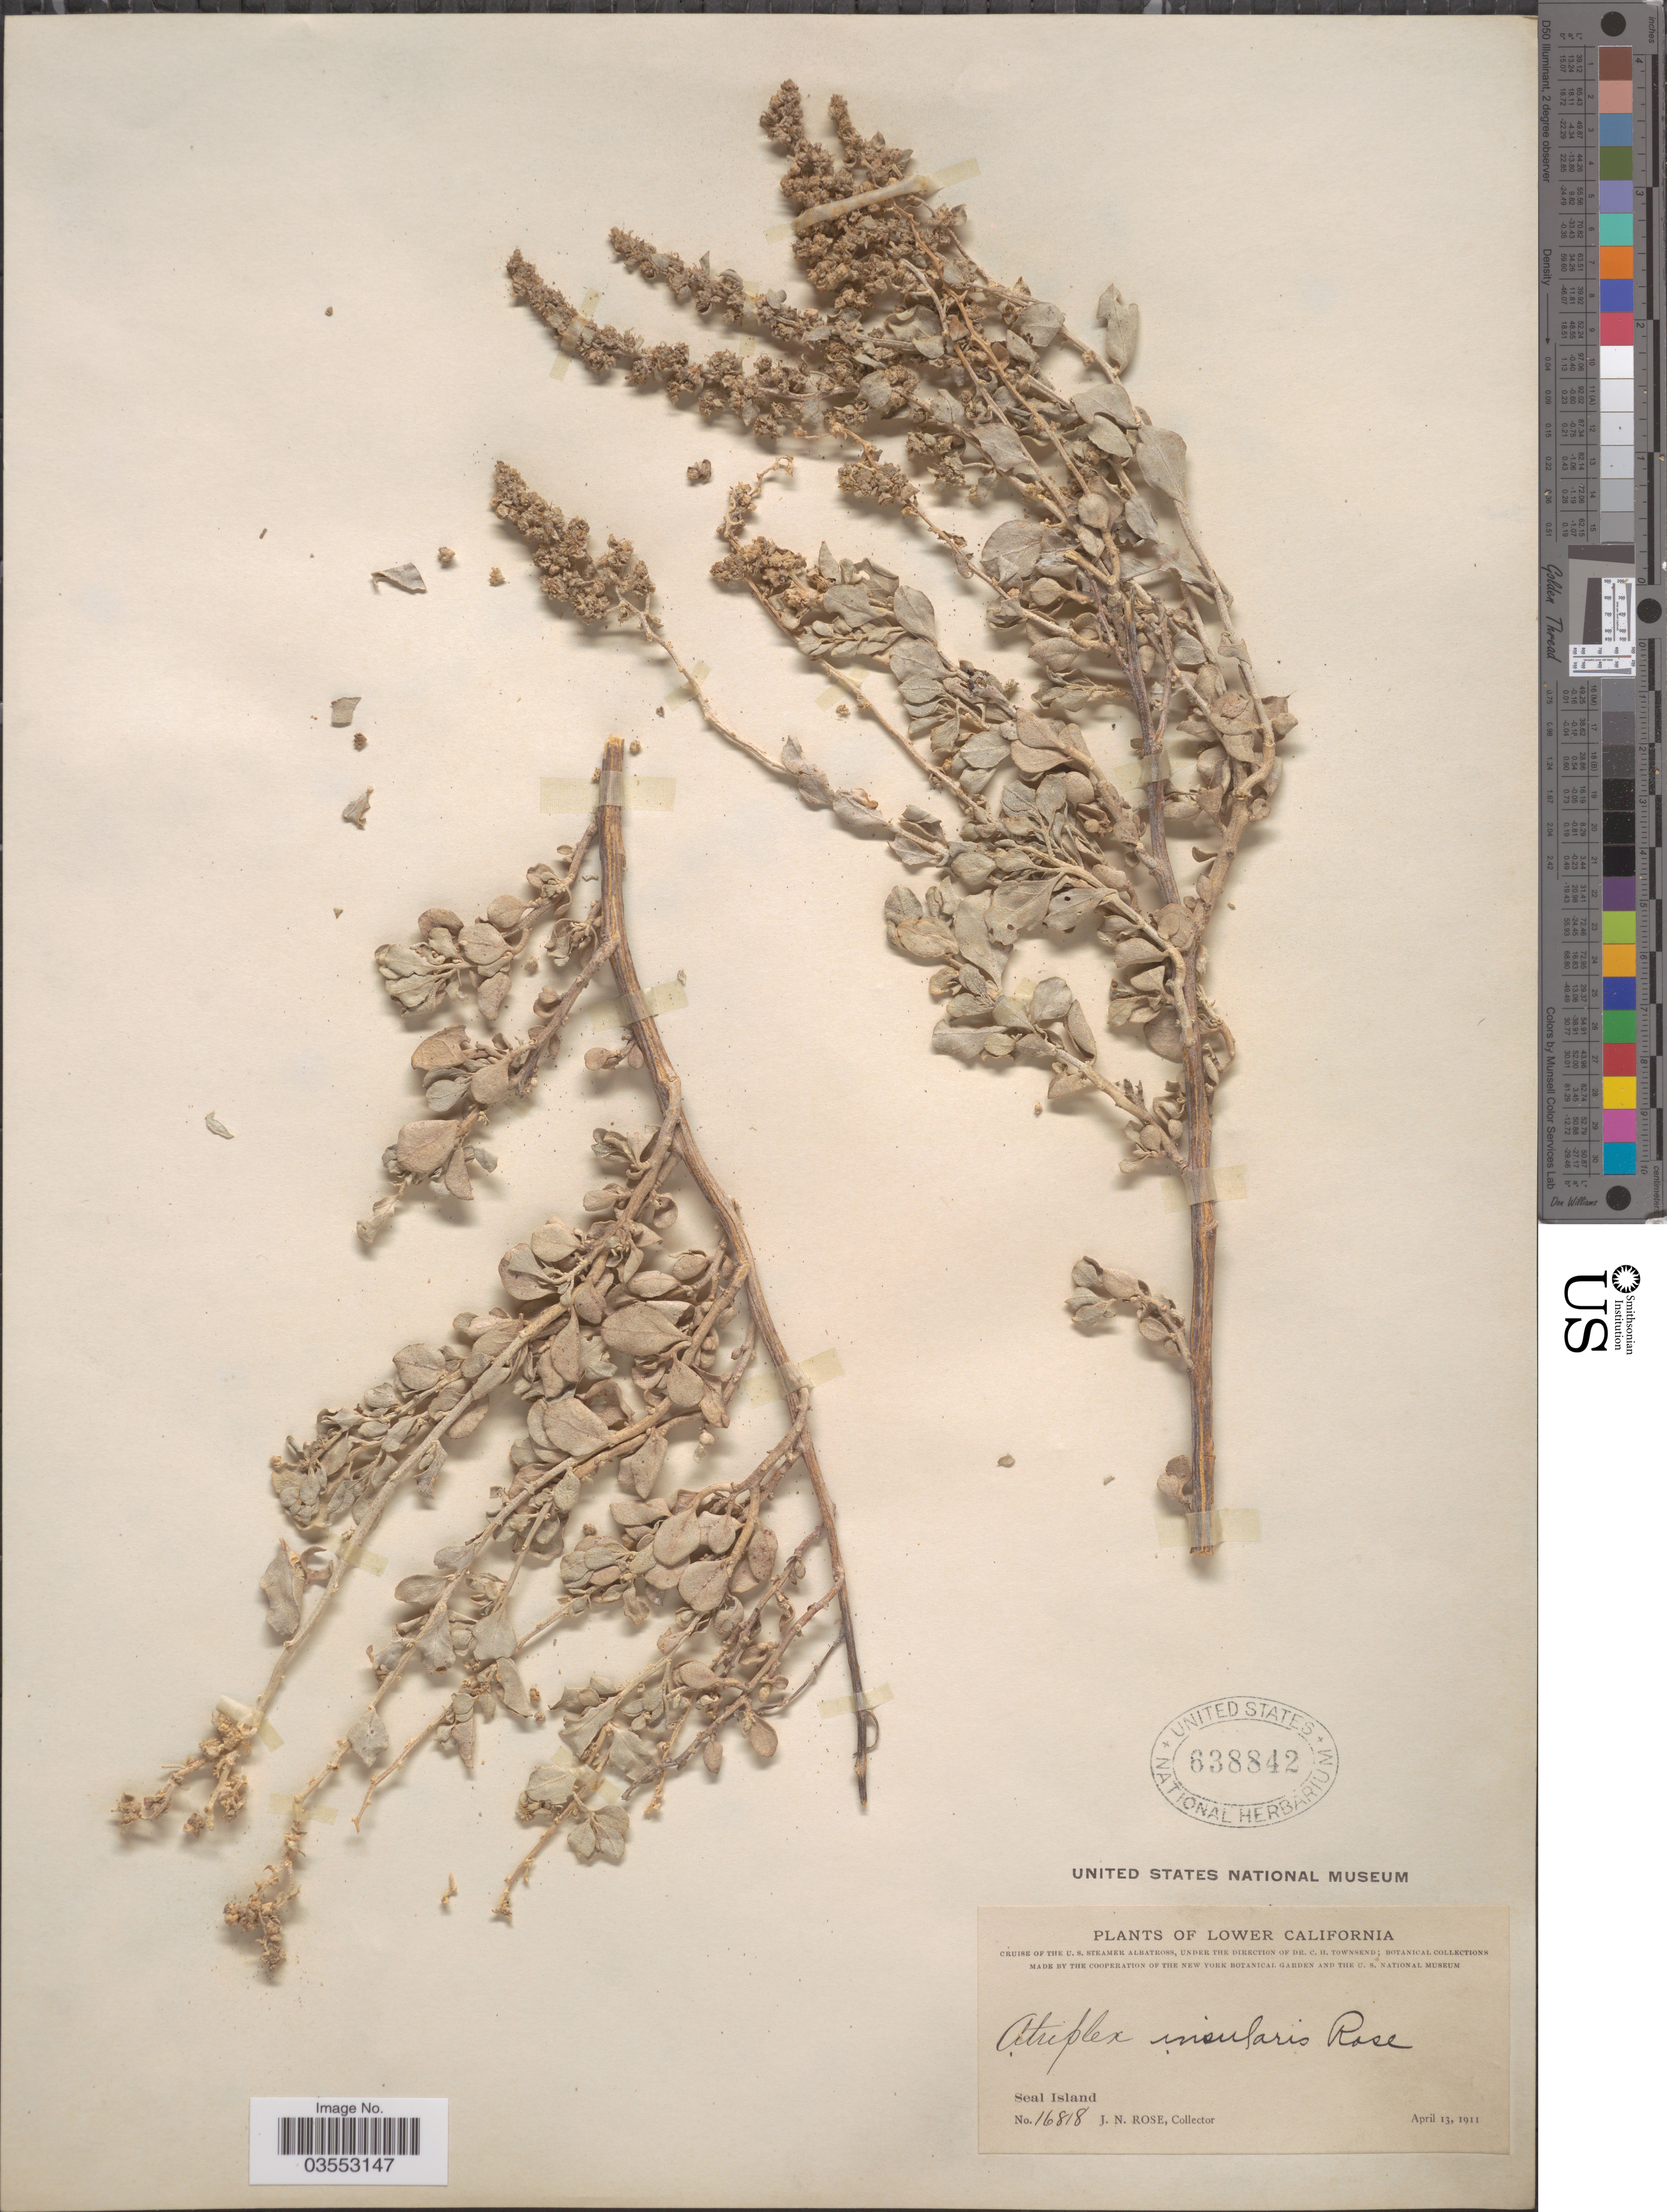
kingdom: Plantae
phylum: Tracheophyta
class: Magnoliopsida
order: Caryophyllales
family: Amaranthaceae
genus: Atriplex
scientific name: Atriplex barclayana subsp. palmeri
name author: (S. Watson) H.M. Hall & Clem.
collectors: J. N. Rose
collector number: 16818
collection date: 1911-04-13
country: Mexico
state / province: Baja California Sur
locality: Lower California. Seal Island.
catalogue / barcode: US 638842